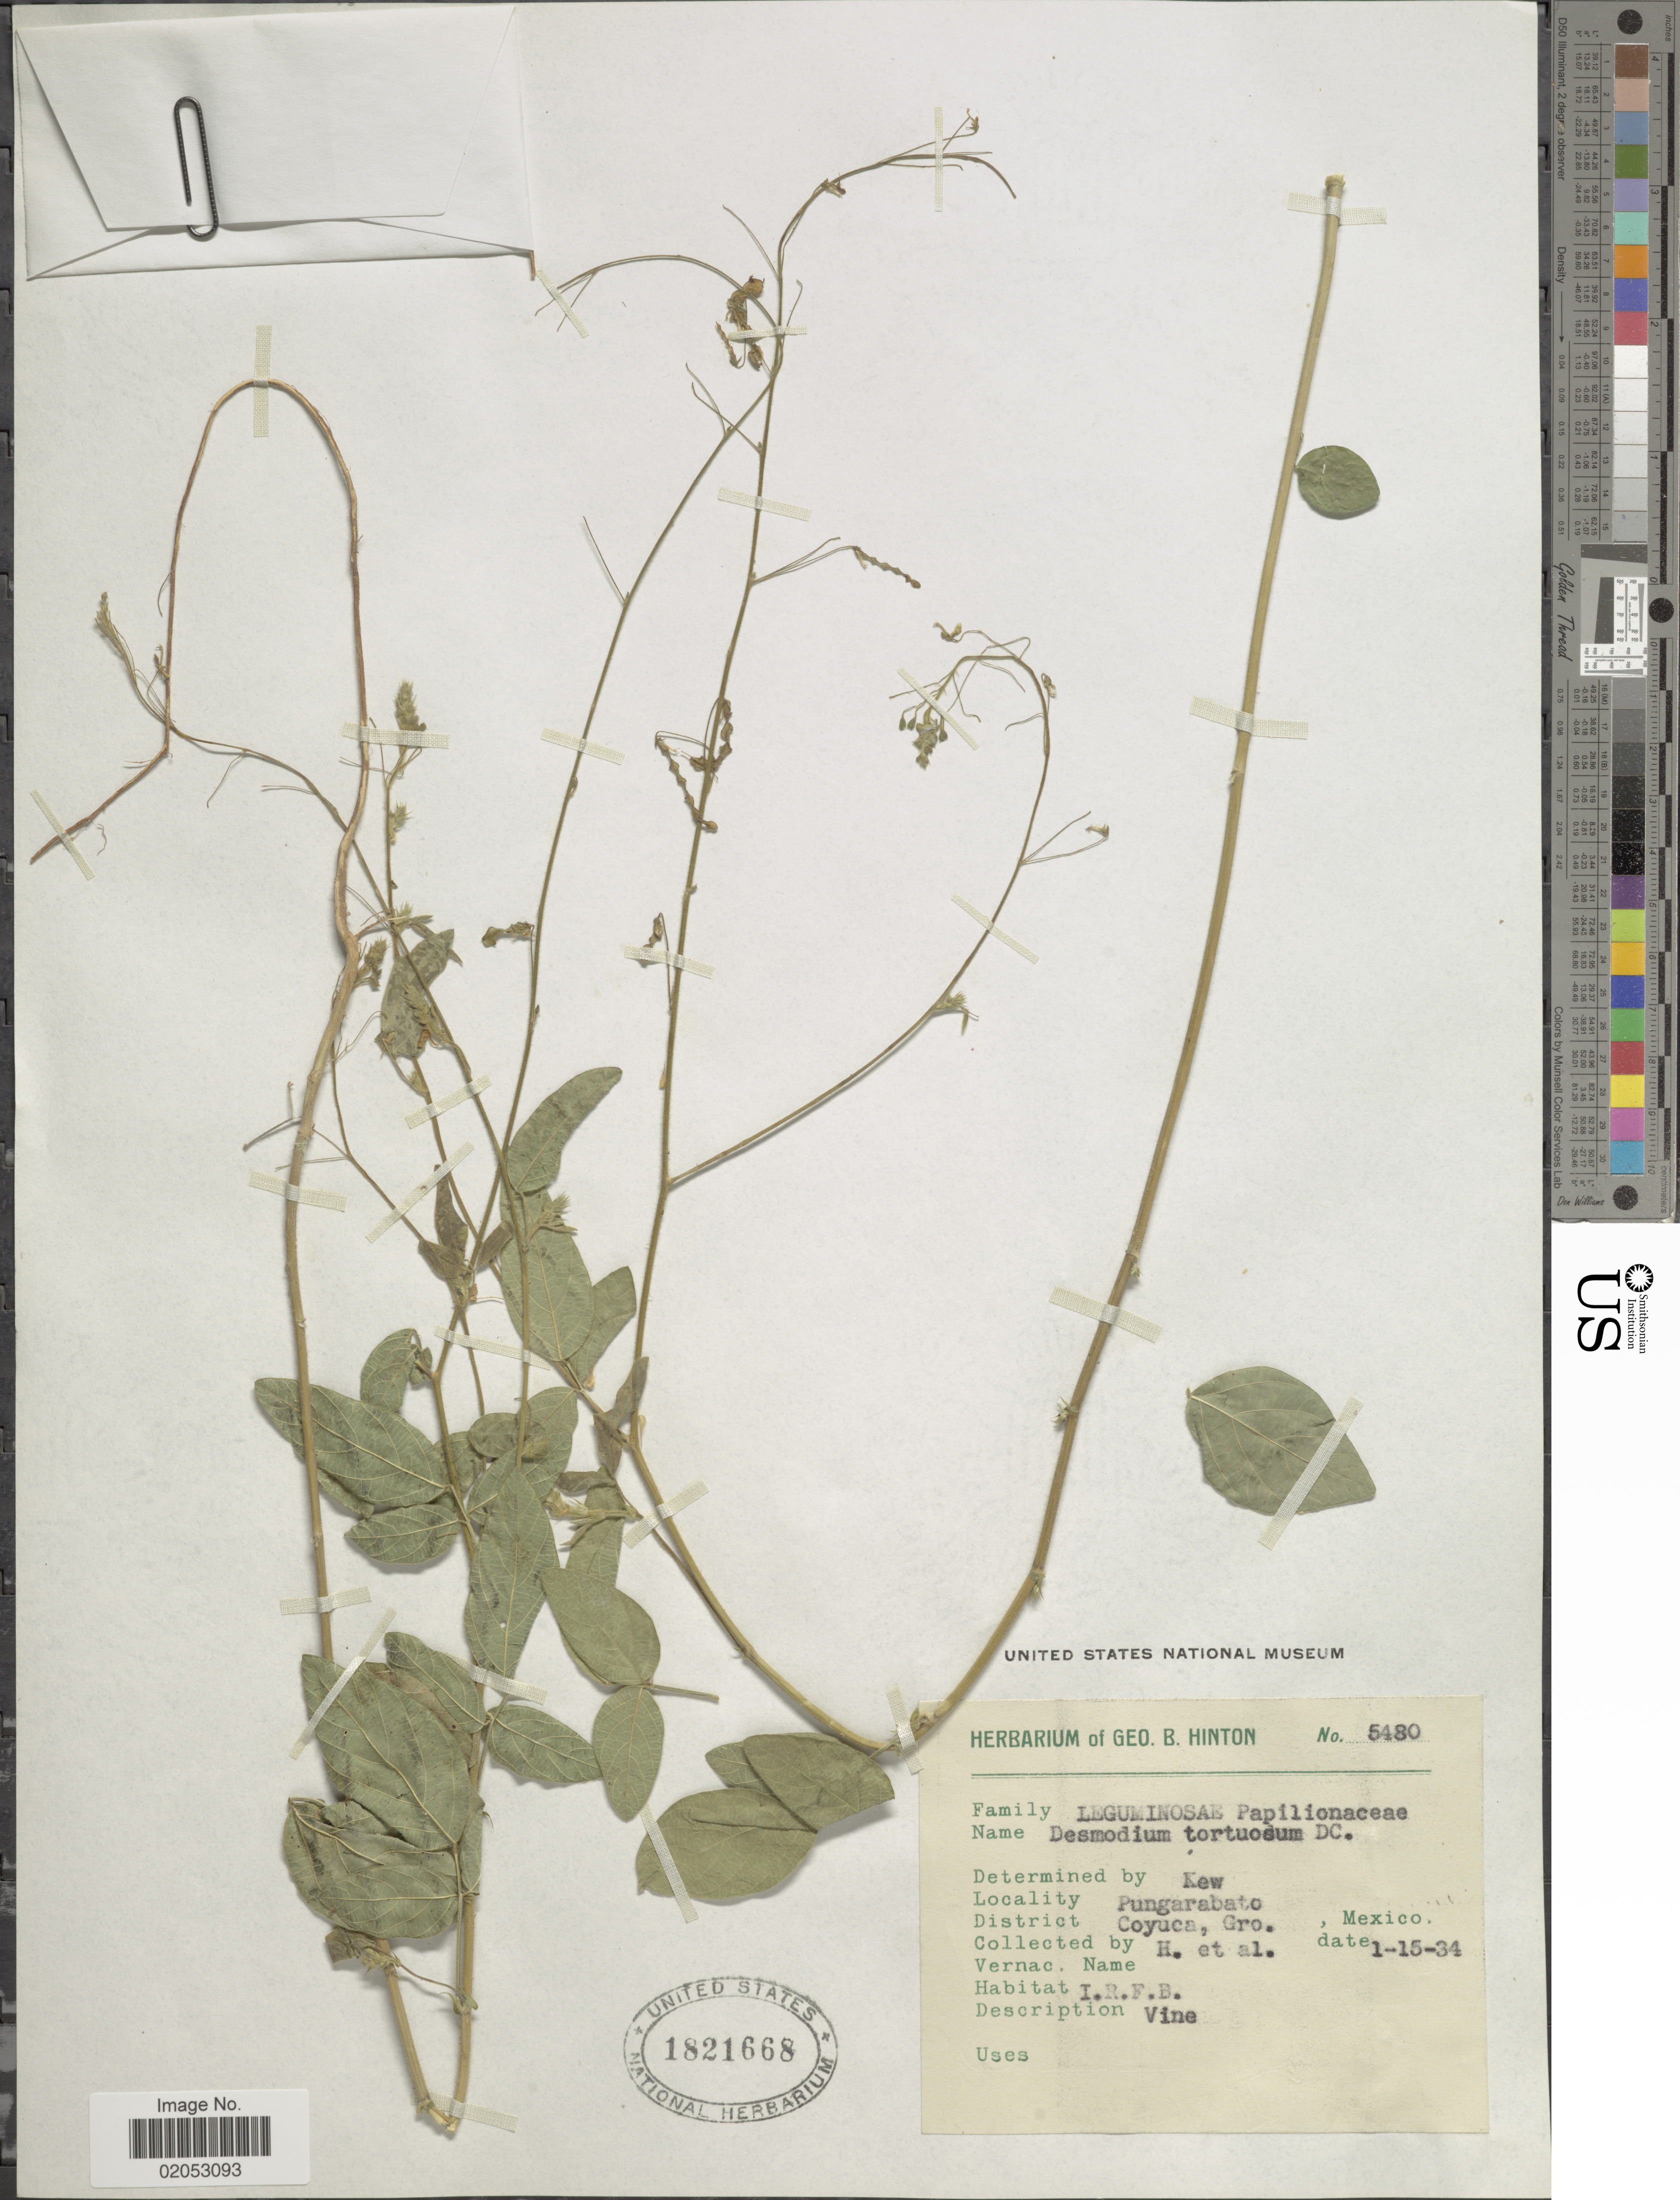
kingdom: Plantae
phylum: Tracheophyta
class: Magnoliopsida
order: Fabales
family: Fabaceae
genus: Desmodium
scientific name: Desmodium tortuosum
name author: (Sw.) DC.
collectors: G. B. Hinton & et al.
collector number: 5480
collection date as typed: Transcribed d/m/y: 15/1/34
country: Mexico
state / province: Guerrero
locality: Pungarabato. District Coyuca, Gro., Mexico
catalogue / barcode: US 1821668